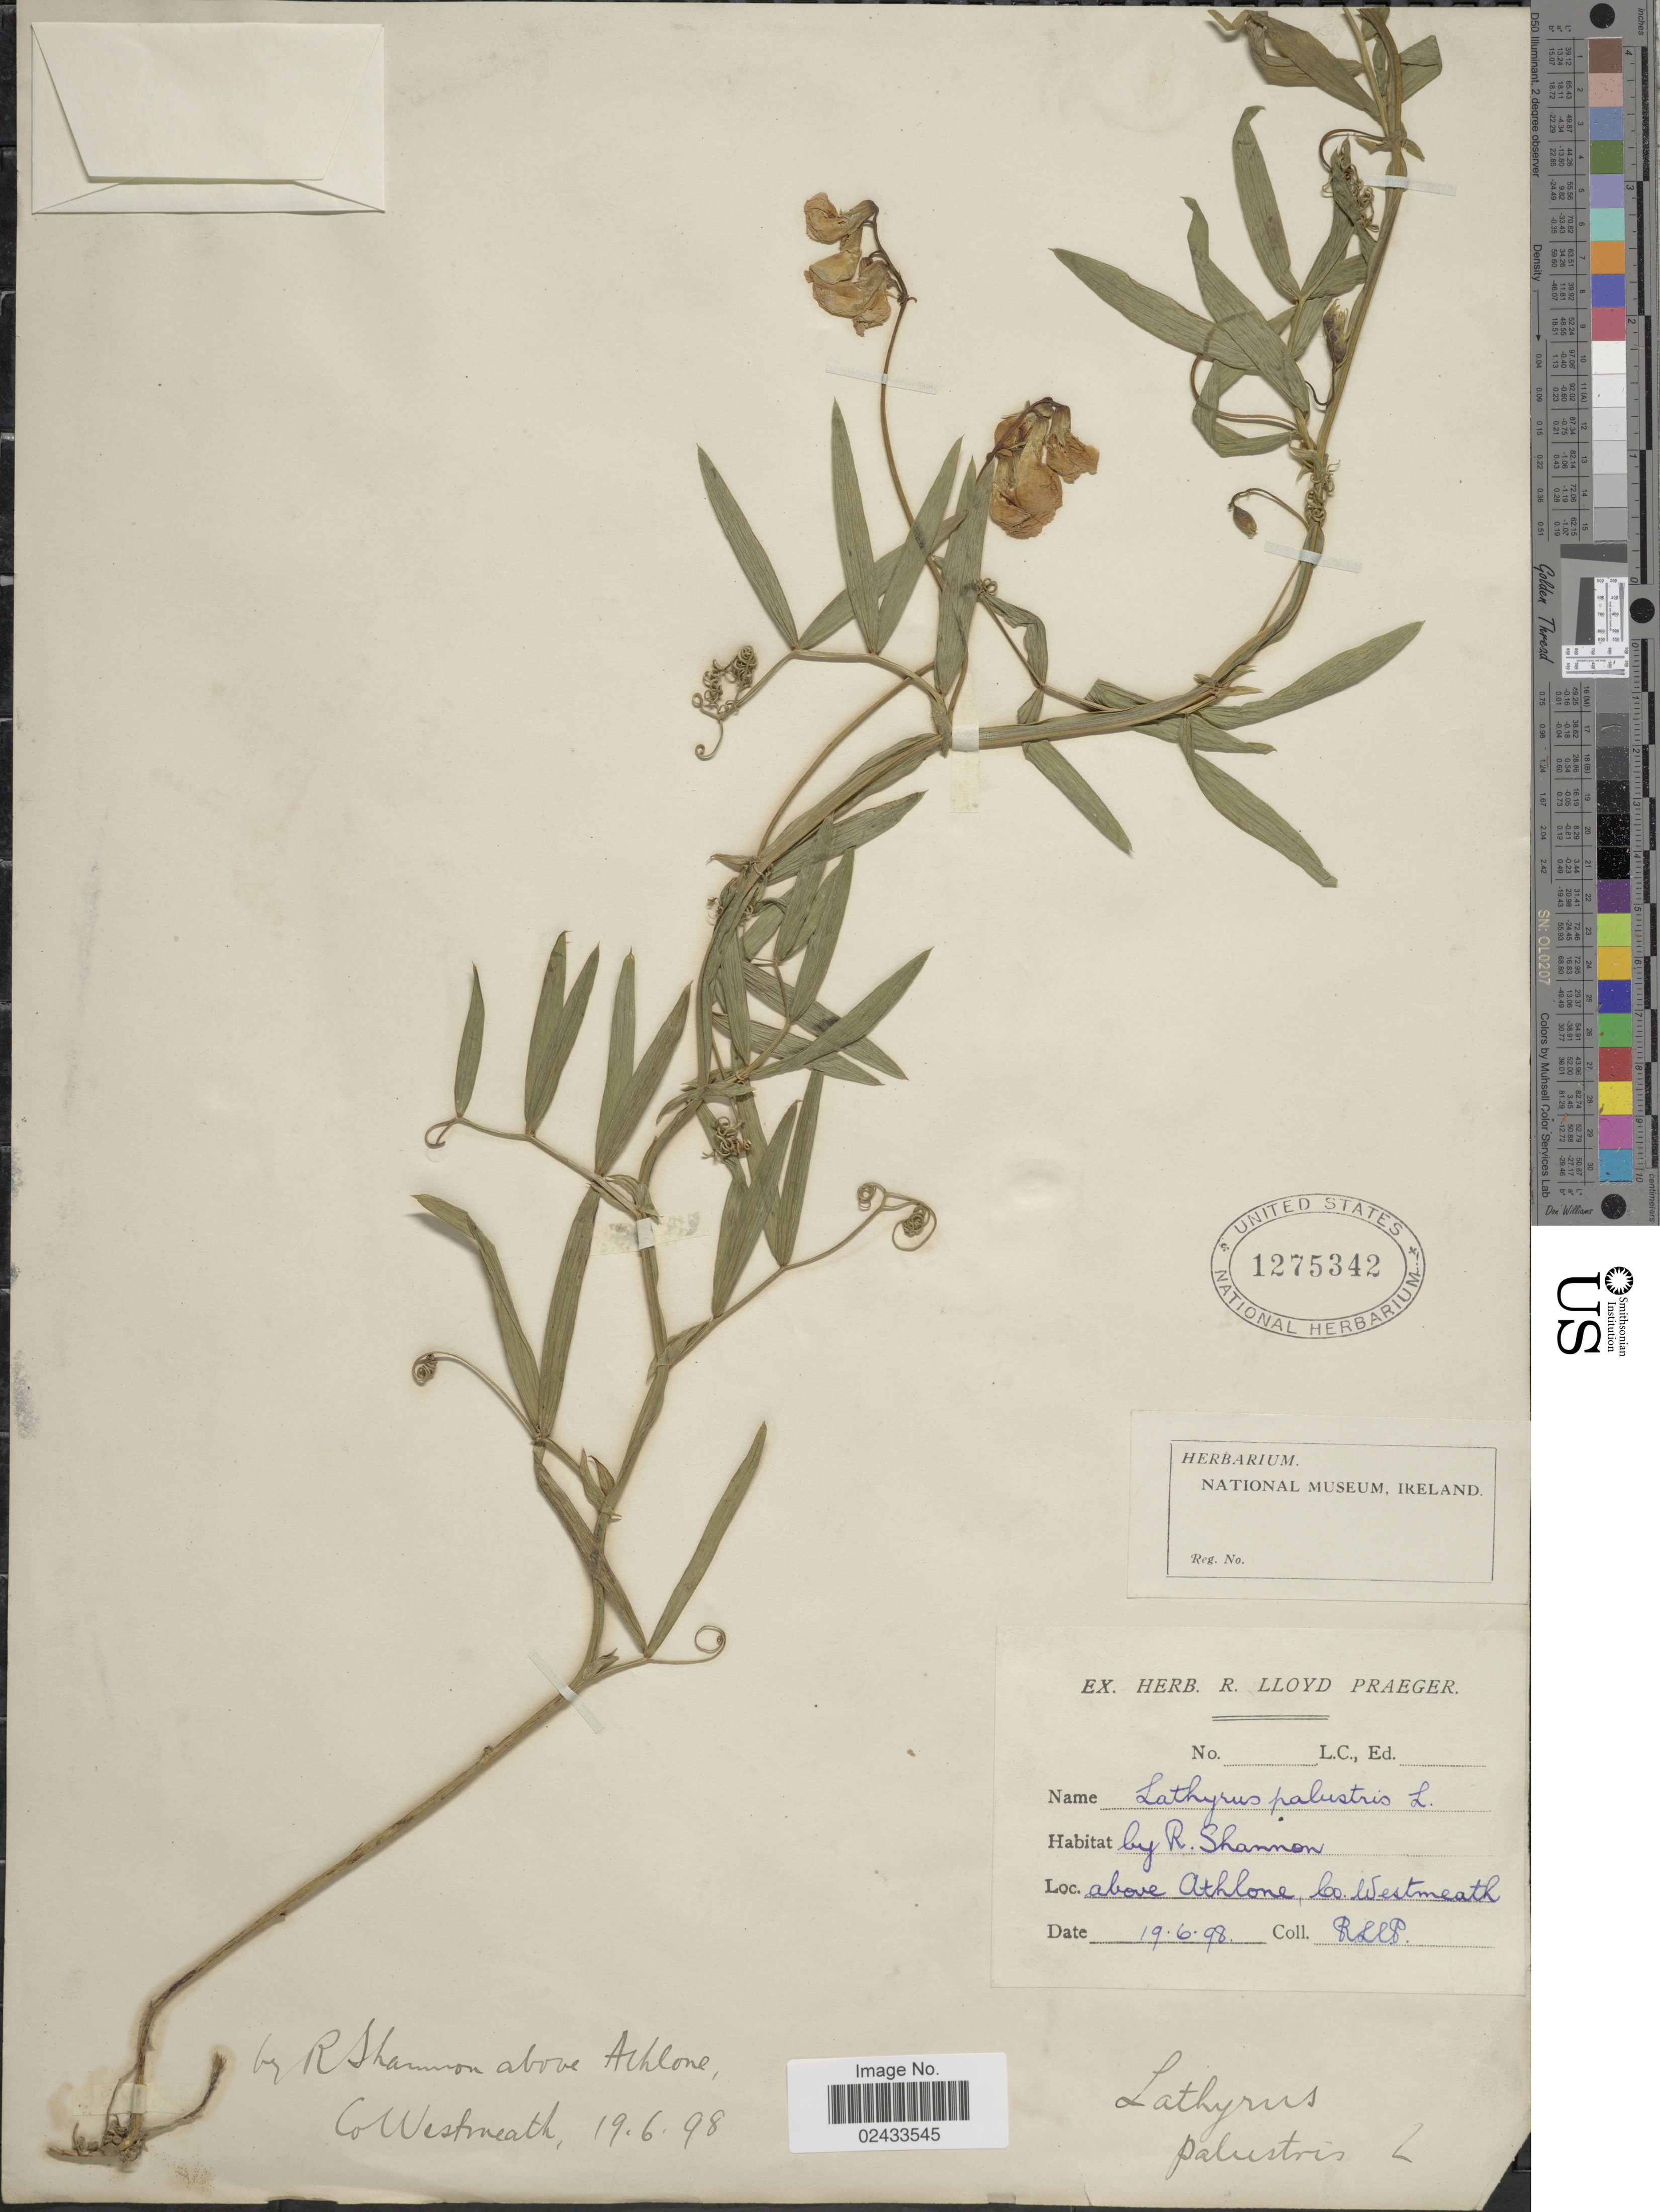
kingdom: Plantae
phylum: Tracheophyta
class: Magnoliopsida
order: Fabales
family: Fabaceae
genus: Lathyrus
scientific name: Lathyrus palustris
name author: L.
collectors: R. Praeger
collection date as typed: Transcribed d/m/y: 19/6/98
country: Ireland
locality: Above Achlone, Co. Westmeath.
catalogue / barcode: US 1275342